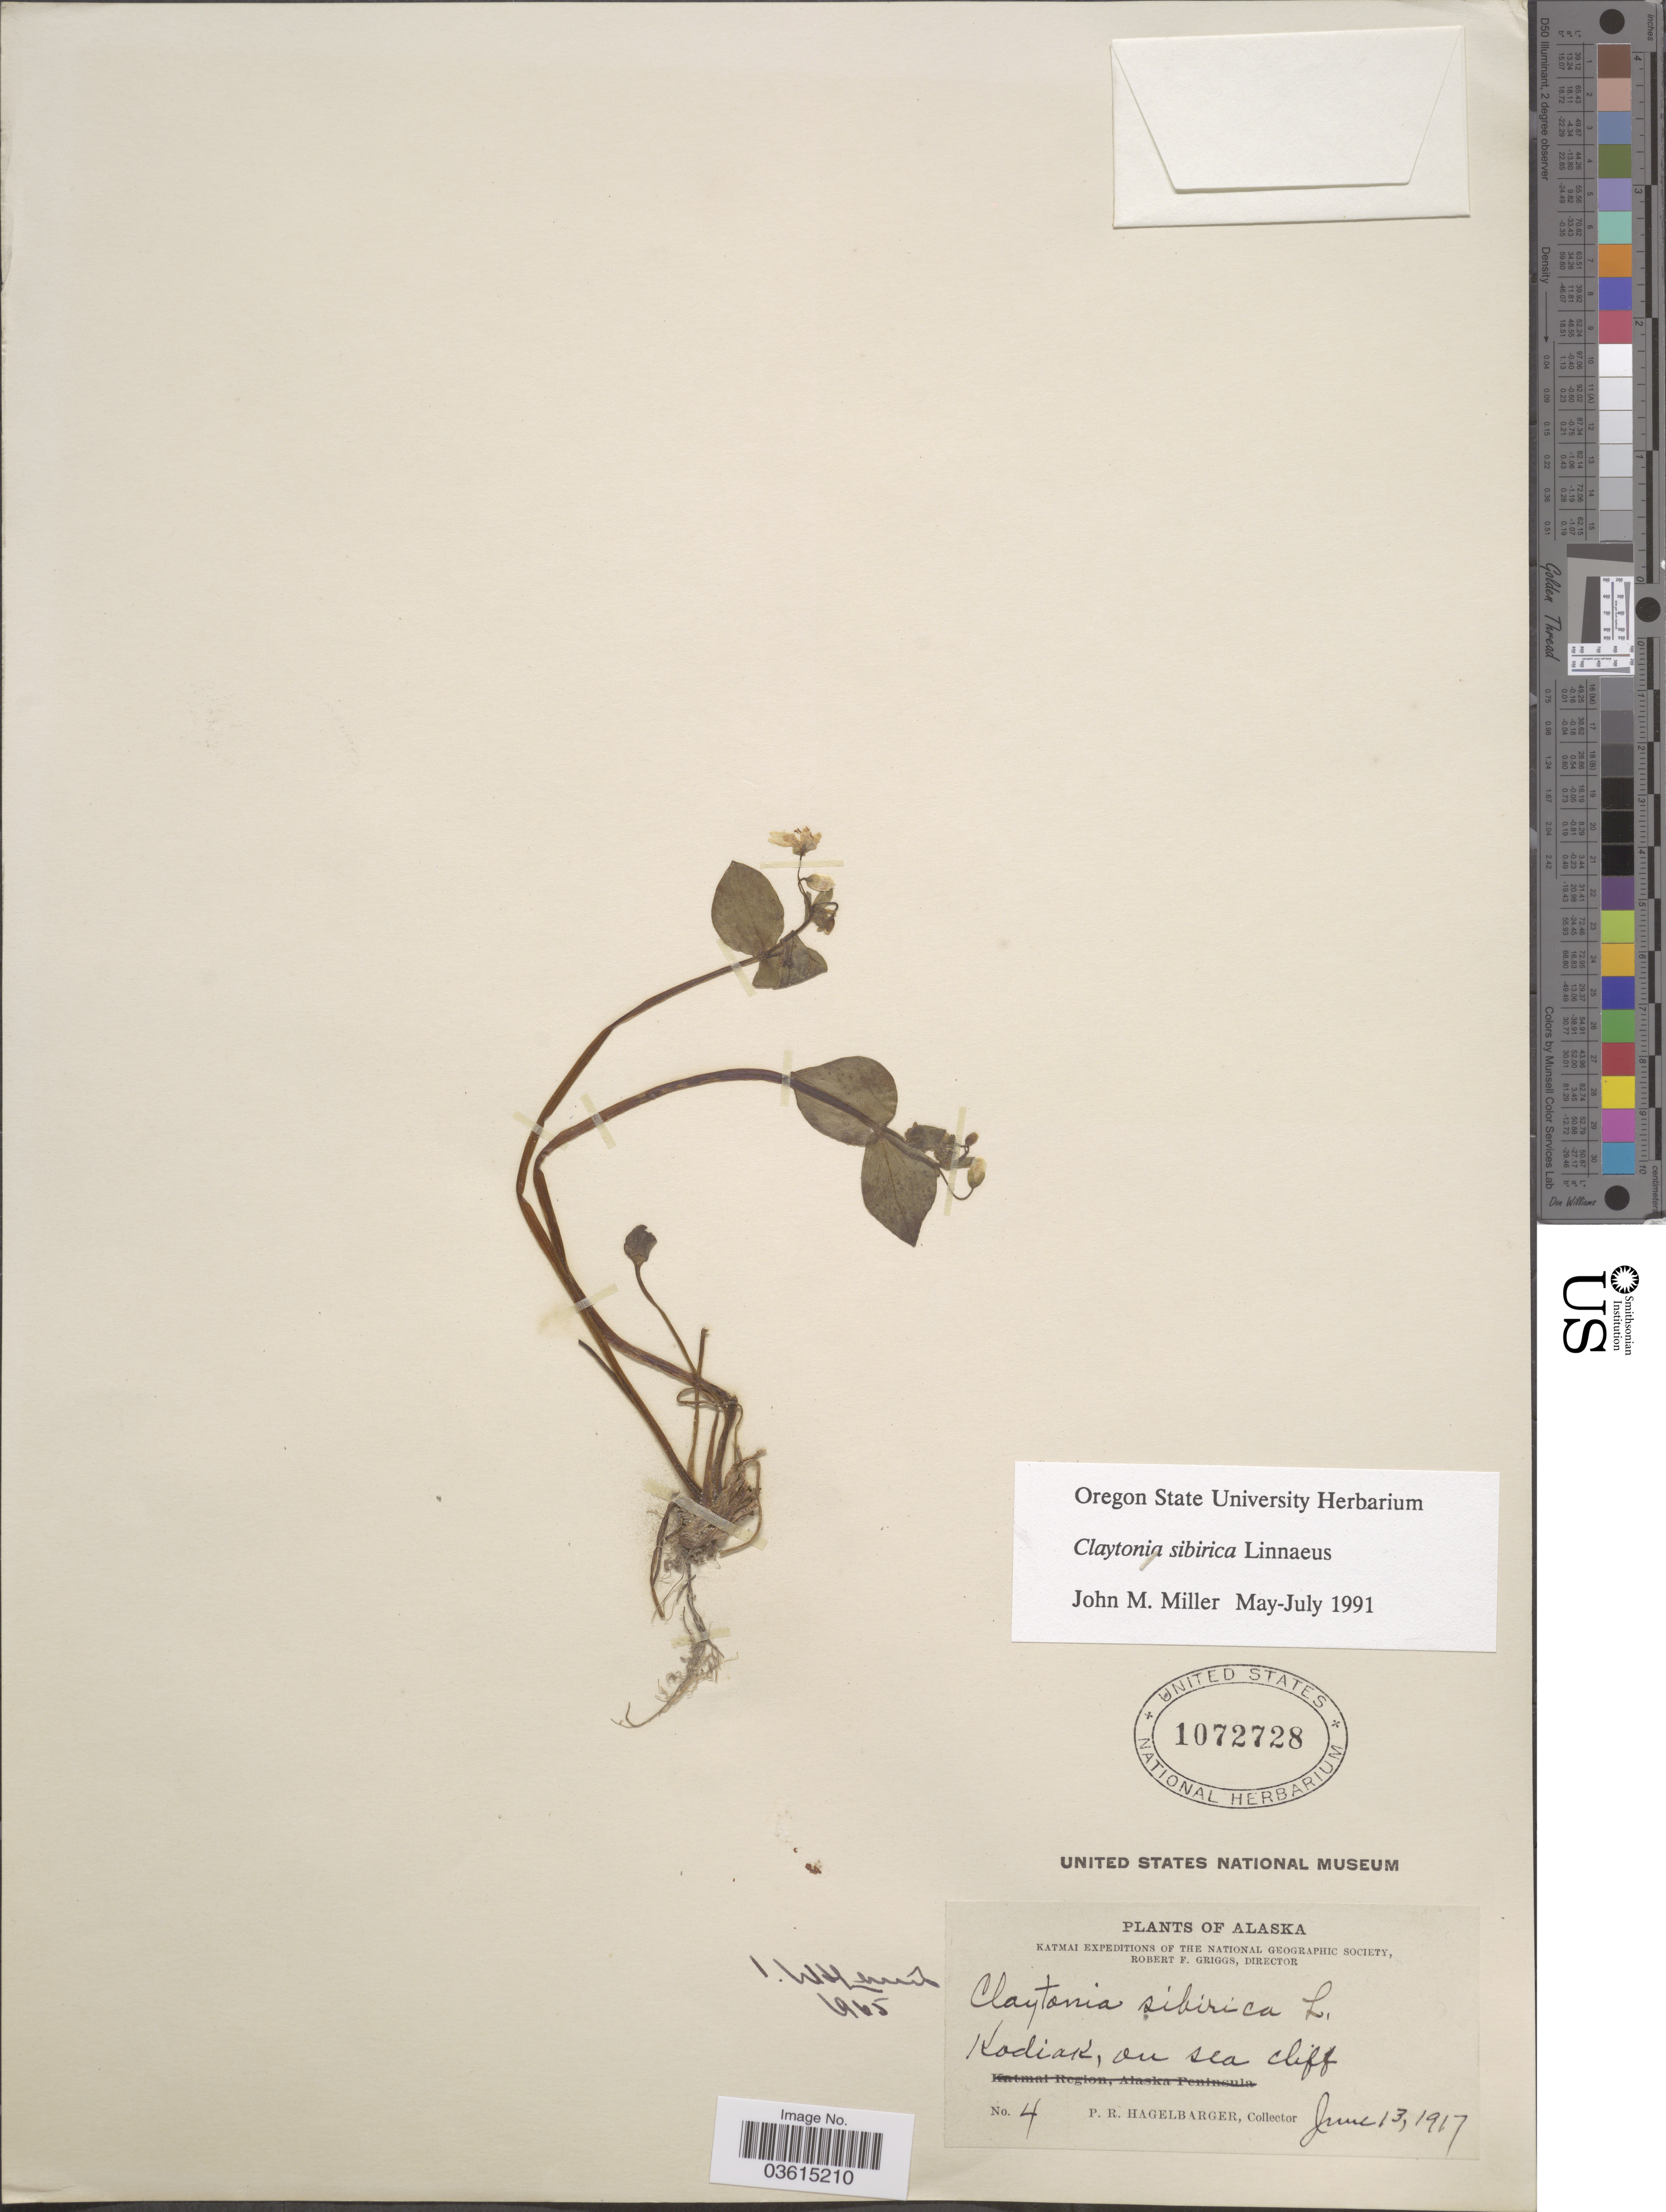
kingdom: Plantae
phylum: Tracheophyta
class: Magnoliopsida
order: Caryophyllales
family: Montiaceae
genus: Claytonia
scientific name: Claytonia sibirica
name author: L.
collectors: P. Hagelbarger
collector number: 4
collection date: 1917-06-13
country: United States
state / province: Alaska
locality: Kodiak, on sea cliff.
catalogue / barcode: US 1072728